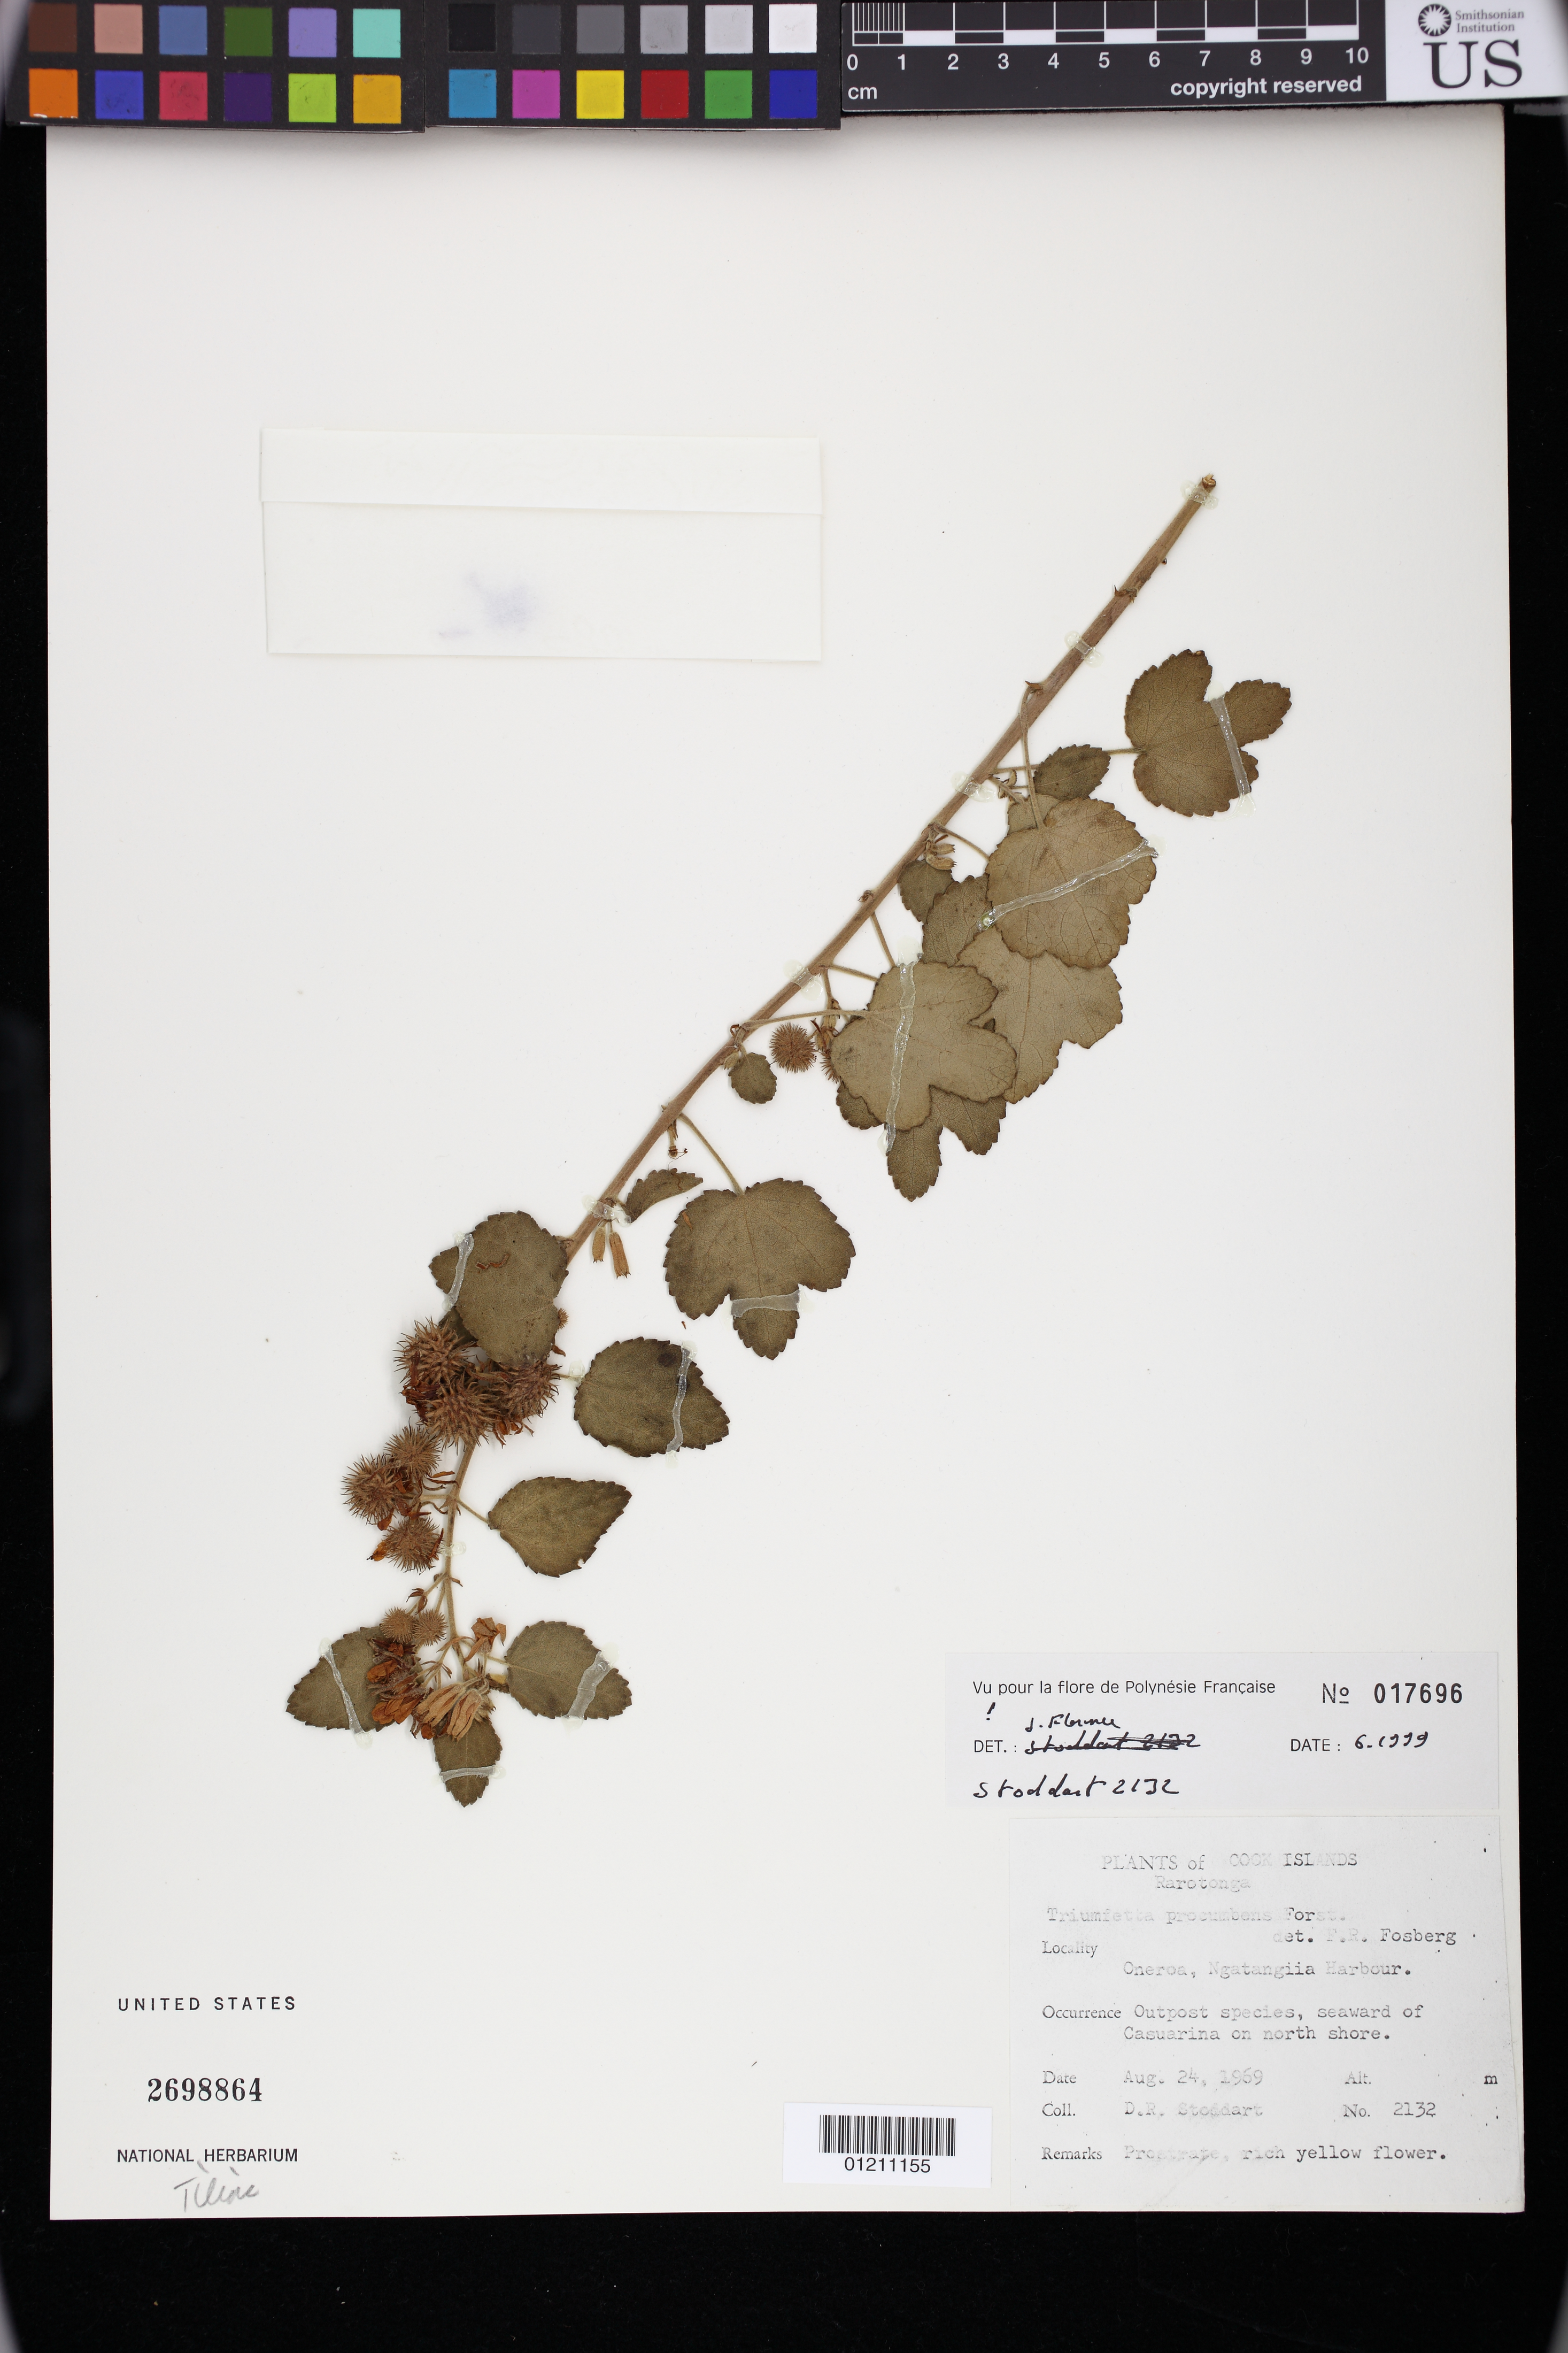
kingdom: Plantae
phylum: Tracheophyta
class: Magnoliopsida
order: Malvales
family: Malvaceae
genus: Triumfetta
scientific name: Triumfetta procumbens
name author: G. Forst.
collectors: D. R. Stoddart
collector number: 2132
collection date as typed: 24 Aug 1969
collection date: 1969-08-24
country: Cook Islands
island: Rarotonga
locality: Oneroa, Ngatangiia Harbour. . Outpost species, seaward of Casuarina on north shore.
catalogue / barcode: US 2698864